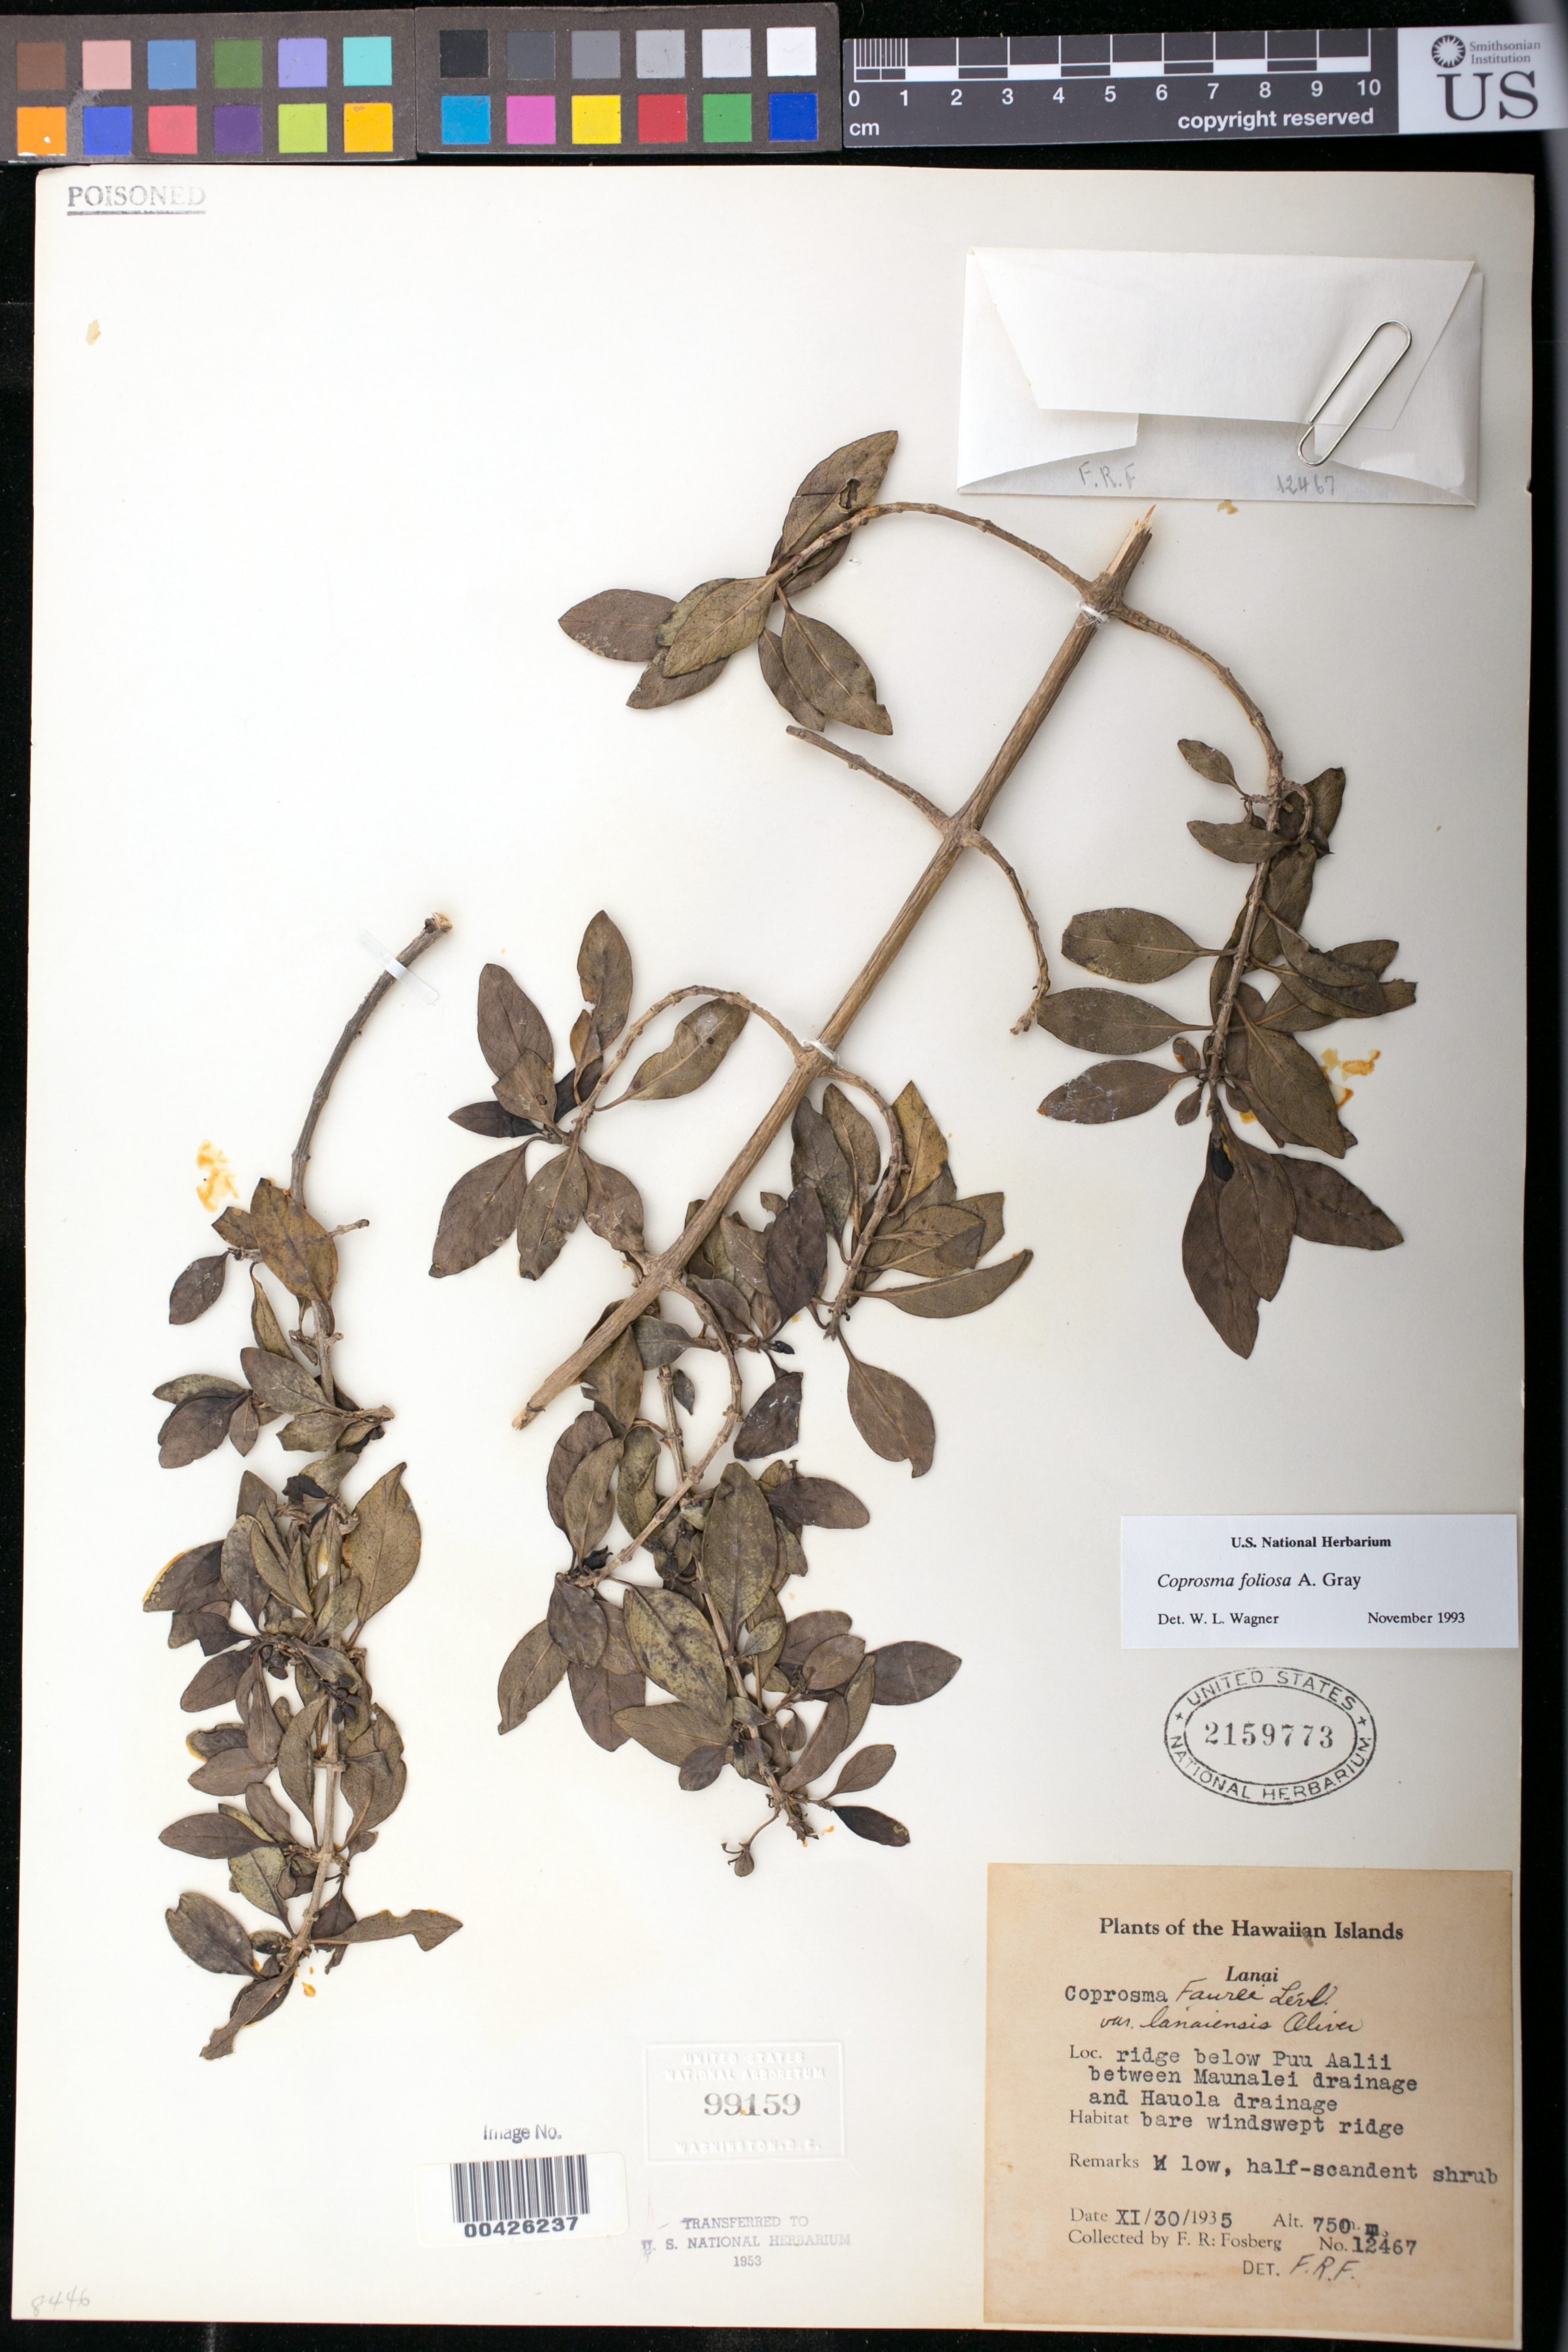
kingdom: Plantae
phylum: Tracheophyta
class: Magnoliopsida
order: Gentianales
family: Rubiaceae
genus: Coprosma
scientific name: Coprosma foliosa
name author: A. Gray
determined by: Wagner, W. L., (BOT), Smithsonian Institution - National Museum of Natural History (UNITED STATES)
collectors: F. R. Fosberg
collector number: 1246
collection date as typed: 30 Nov 1935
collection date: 1935-11-30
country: United States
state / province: Hawaii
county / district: Maui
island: Lana'i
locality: Ridge below Puu Aalii between Maunalei drainage and Hauola drainage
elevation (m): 750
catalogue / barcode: US 2159773